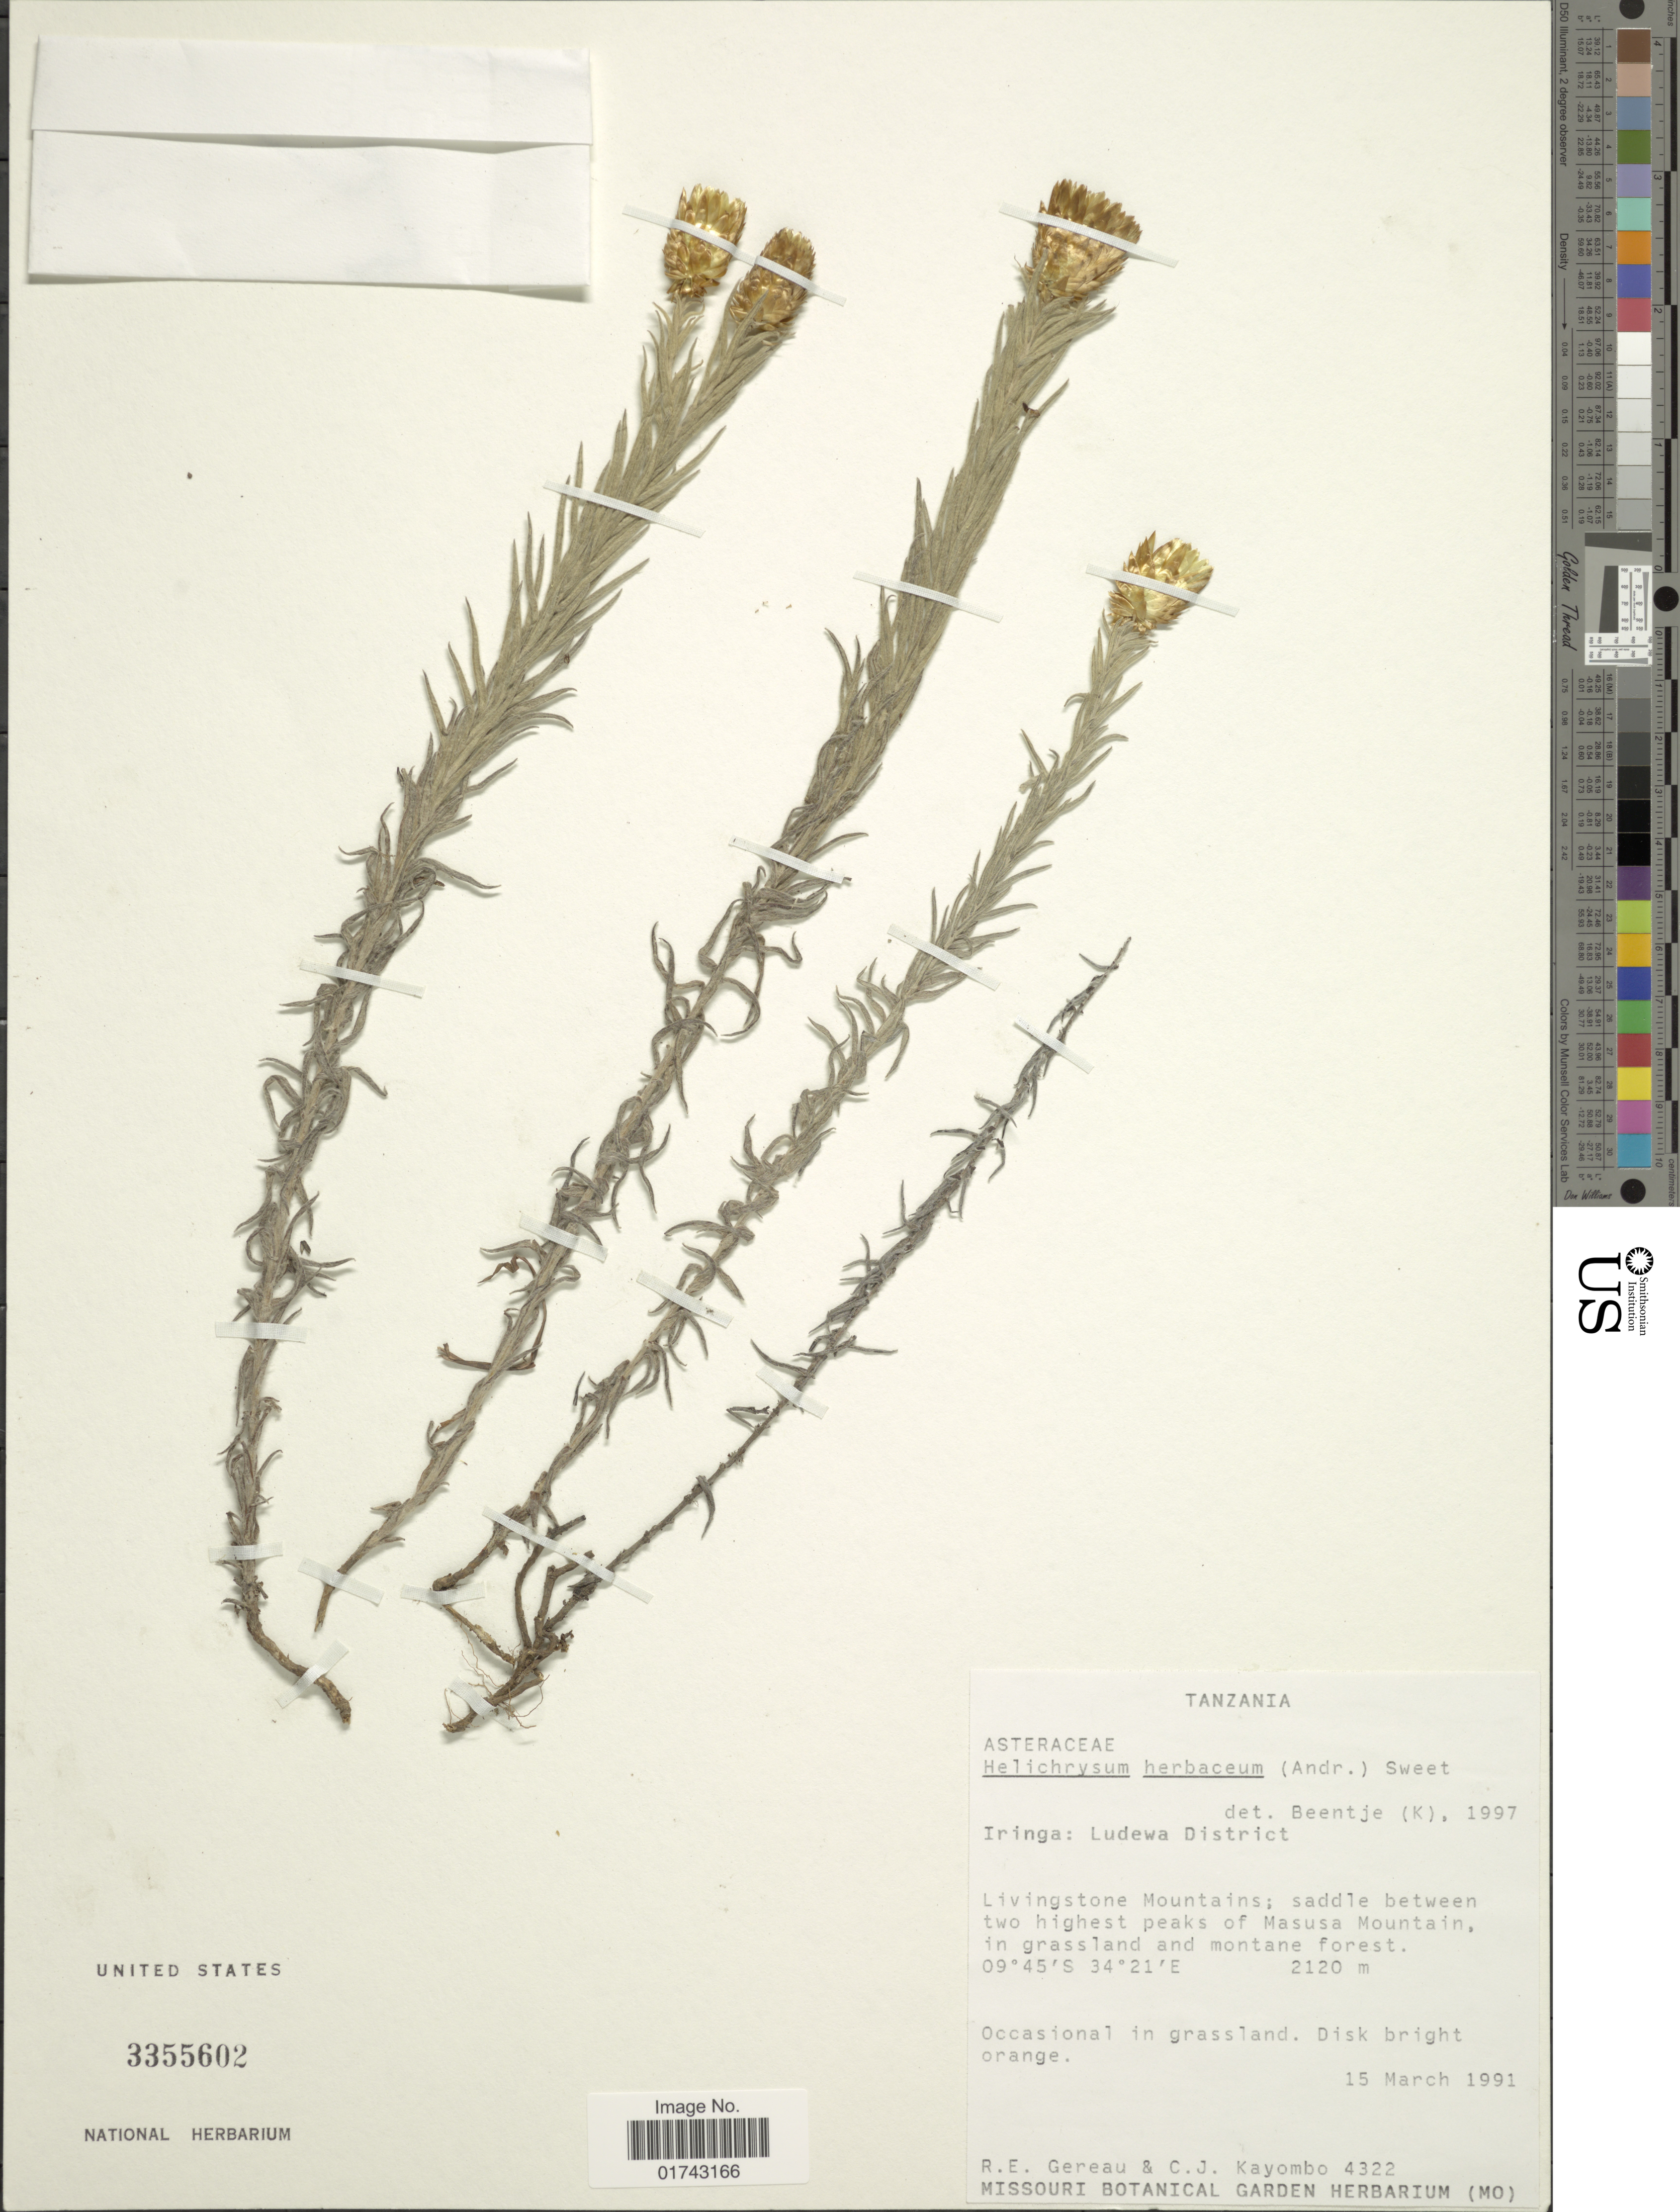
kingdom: Plantae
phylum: Tracheophyta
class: Magnoliopsida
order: Asterales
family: Asteraceae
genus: Helichrysum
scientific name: Helichrysum herbaceum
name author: (Andrews) Sweet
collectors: R. Gereau & C. Kayombo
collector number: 4322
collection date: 1991-03-15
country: Tanzania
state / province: Iringa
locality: Iringa: Ludea District, Livingstone Mountains; saddle between two highest peak of Masusa Mountain, in grassland and montane forest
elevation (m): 2120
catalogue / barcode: US 3355602